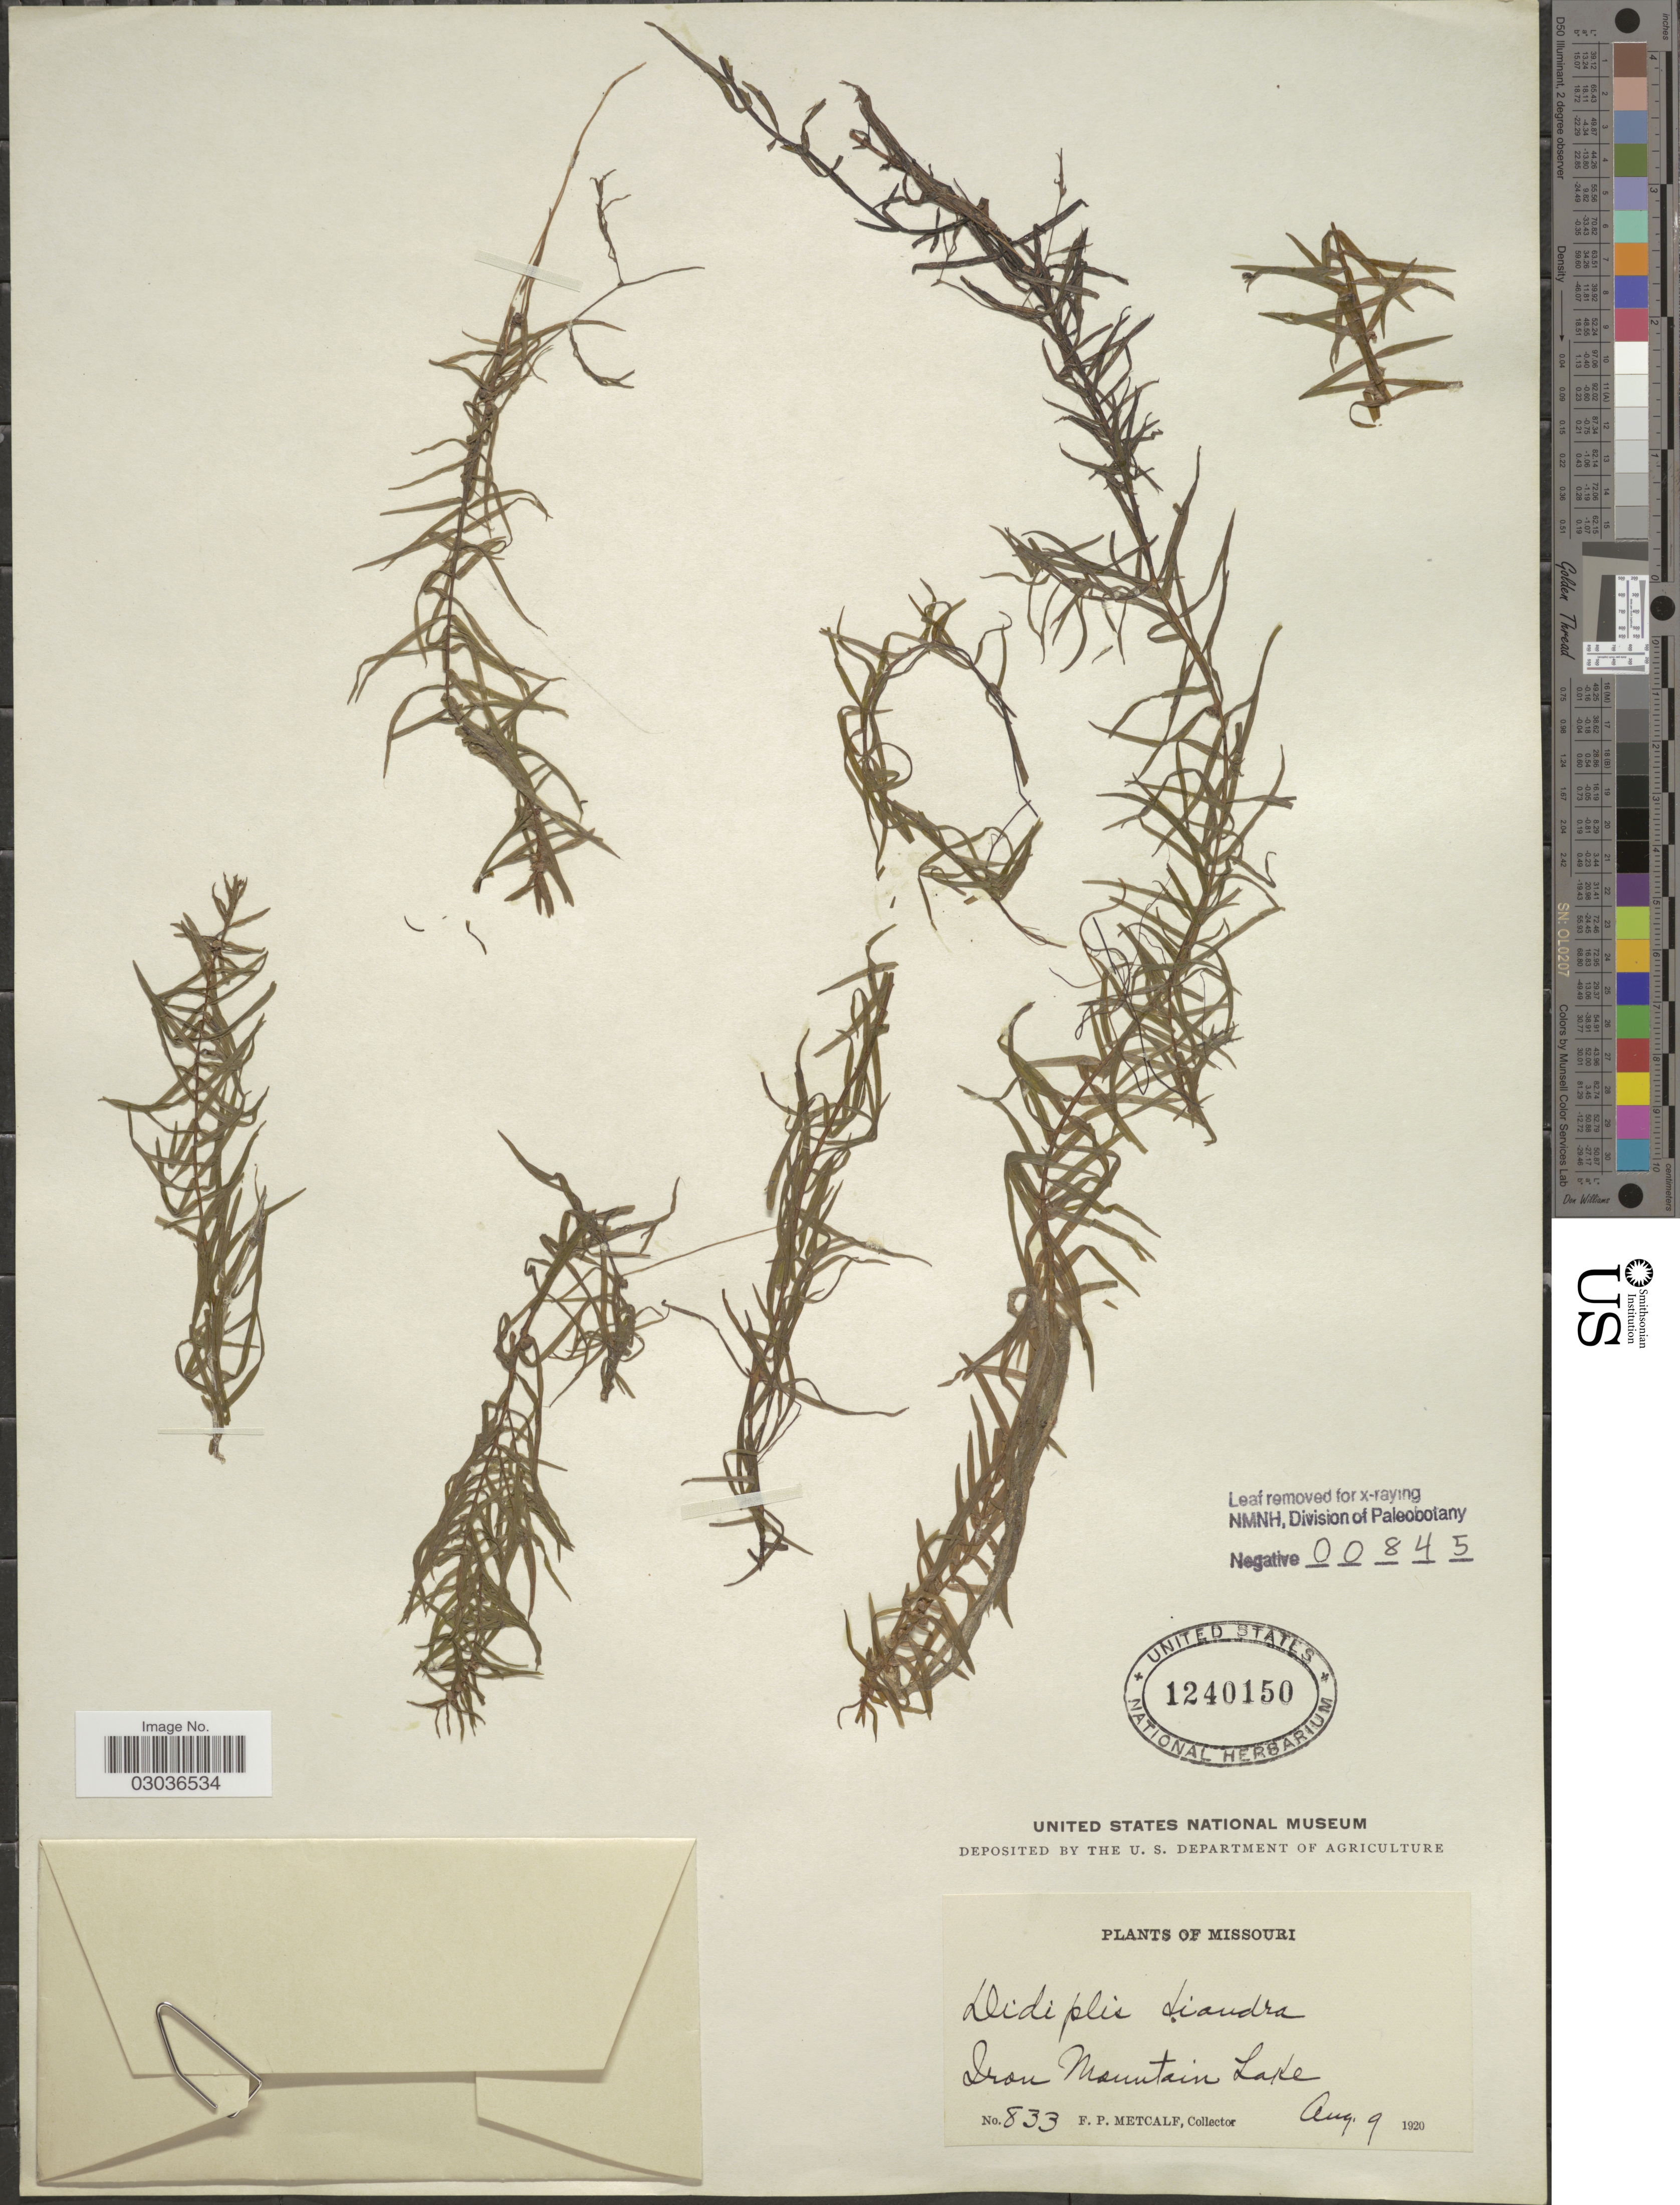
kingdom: Plantae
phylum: Tracheophyta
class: Magnoliopsida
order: Myrtales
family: Lythraceae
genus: Didiplis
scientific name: Didiplis diandra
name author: (Nutt. ex DC.) Alph. Wood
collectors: F. Metcalf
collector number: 833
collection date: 1920-08-09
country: United States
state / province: Missouri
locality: Iron Mountain Lake.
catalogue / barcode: US 1240150